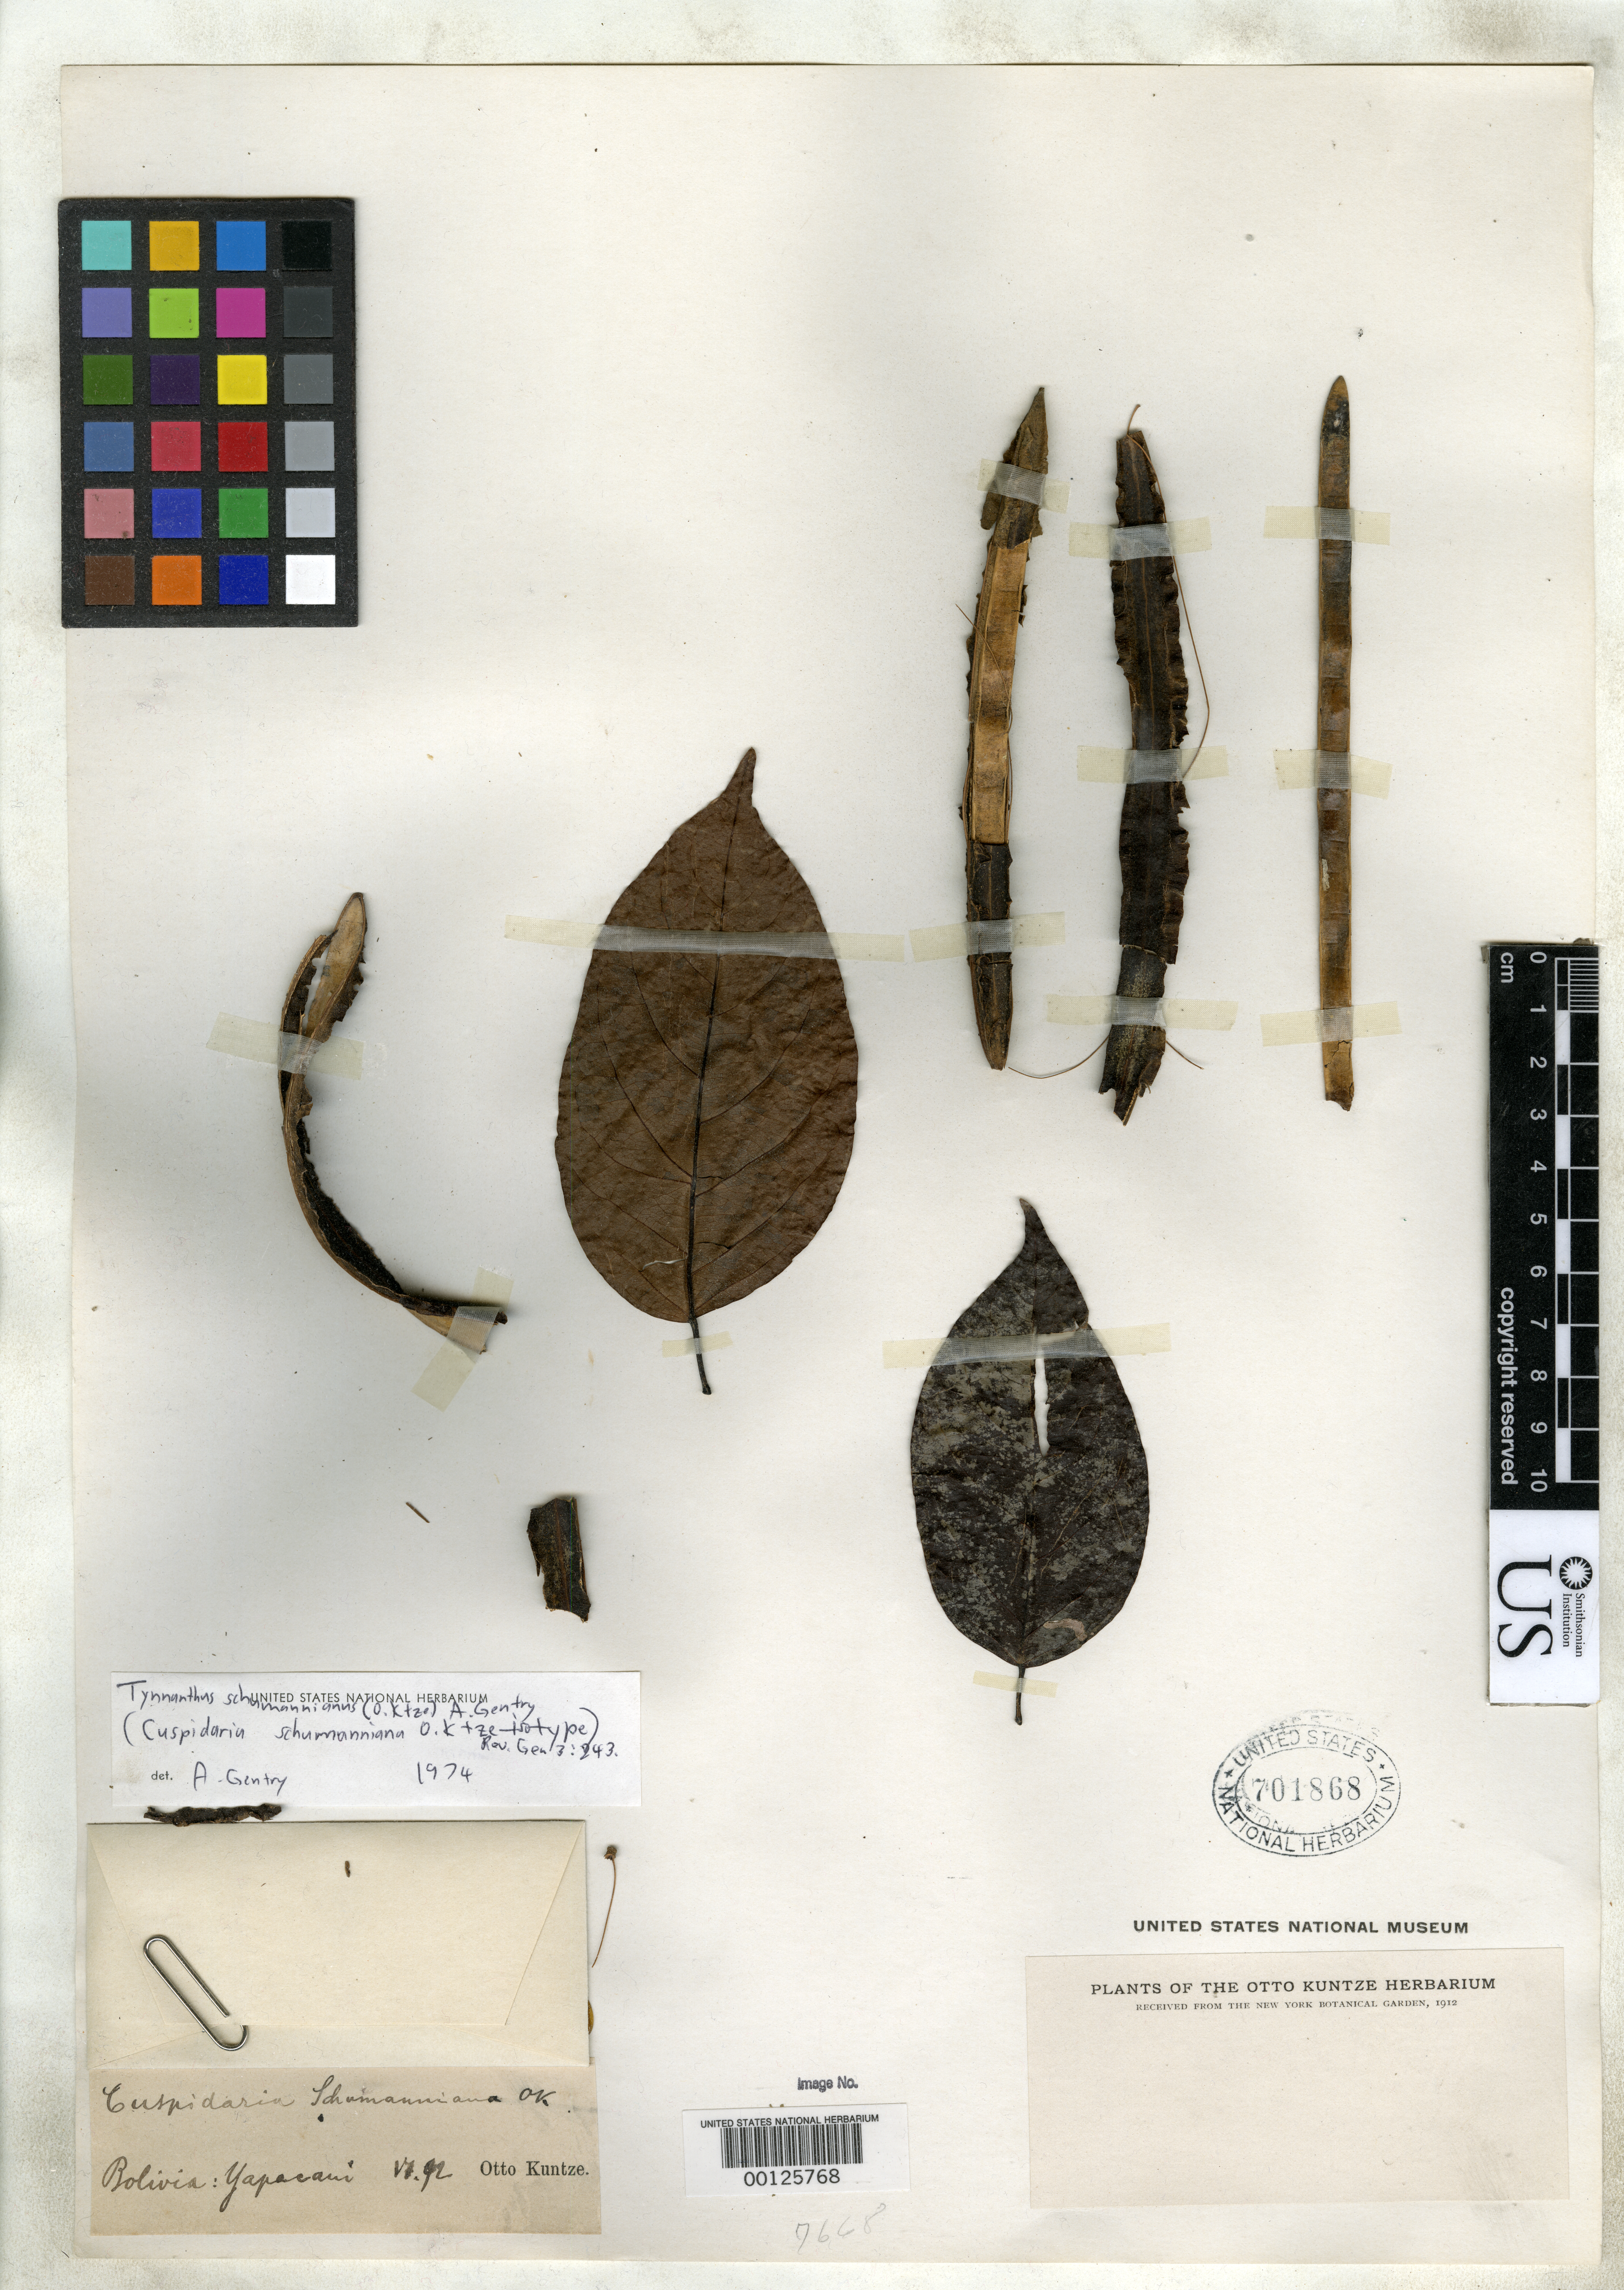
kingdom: Plantae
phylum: Tracheophyta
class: Magnoliopsida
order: Lamiales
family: Bignoniaceae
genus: Cuspidaria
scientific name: Cuspidaria schumanniana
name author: Kuntze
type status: Isotype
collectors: C.E.O. Kuntze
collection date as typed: Jun 1892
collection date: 1892-06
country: Bolivia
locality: Yapacani.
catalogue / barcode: US 701868